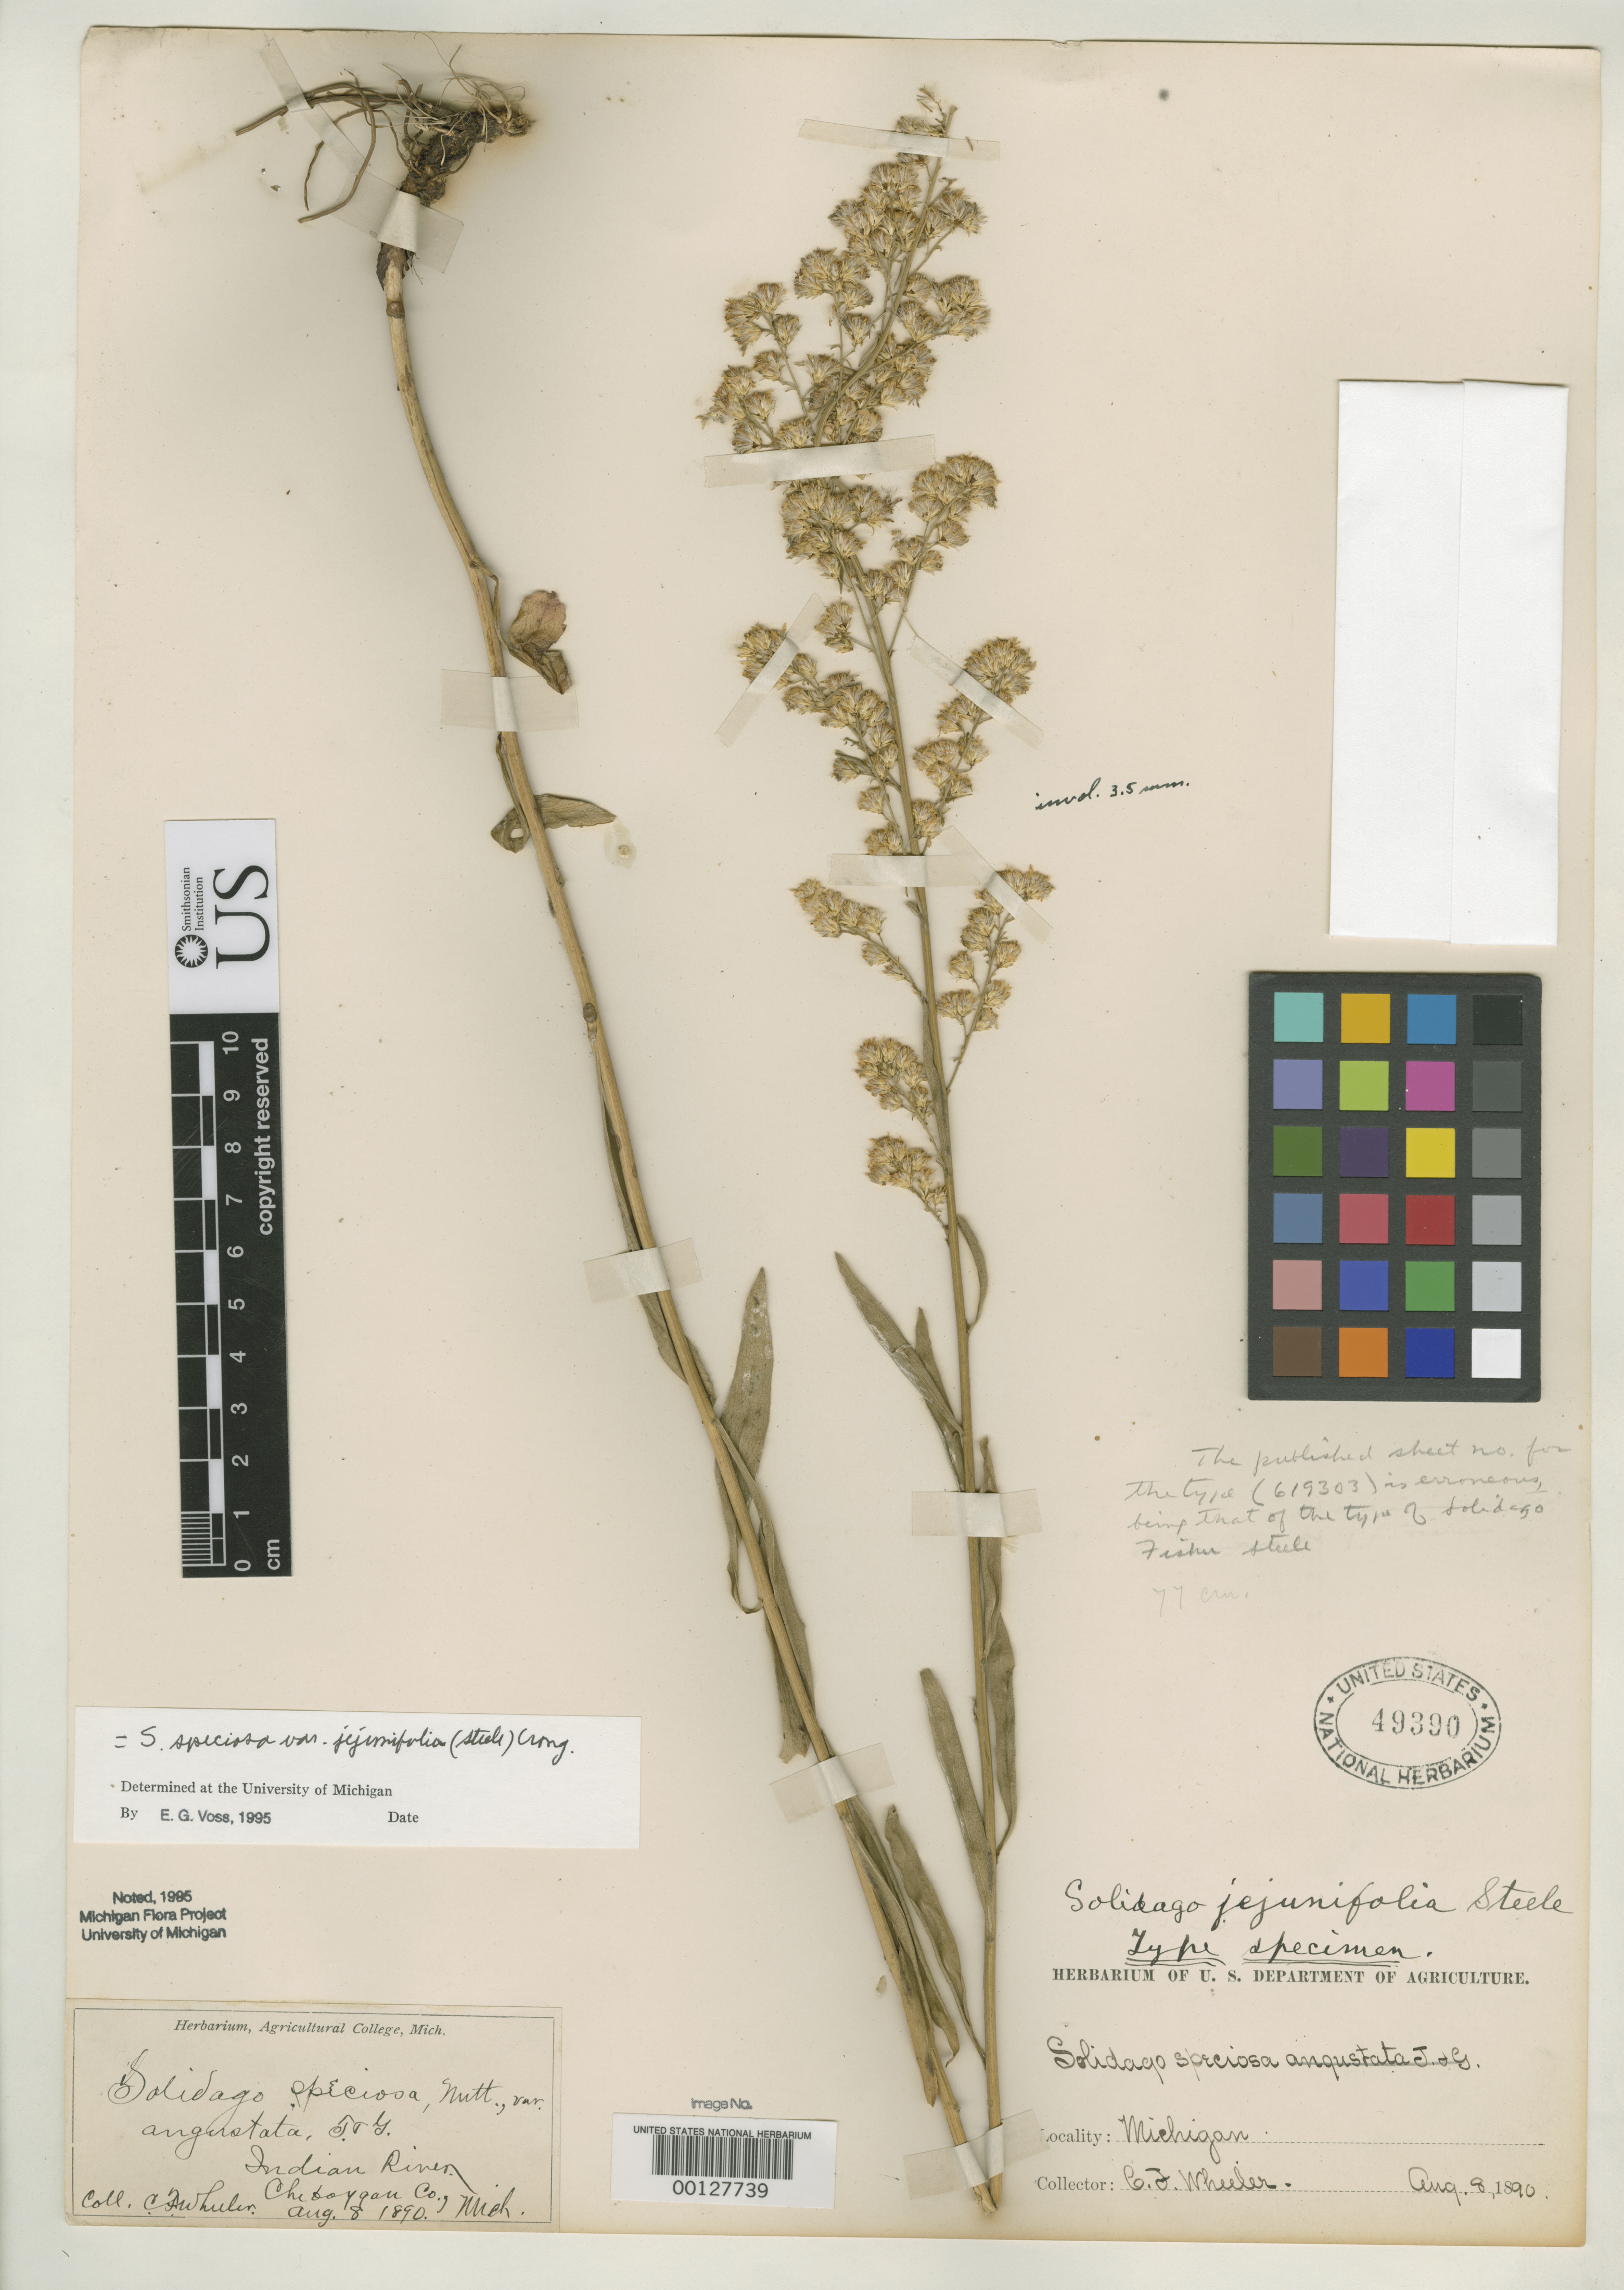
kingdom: Plantae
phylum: Tracheophyta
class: Magnoliopsida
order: Asterales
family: Asteraceae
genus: Solidago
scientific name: Solidago jejunifolia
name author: E.S. Steele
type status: Isotype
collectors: C. Wheeler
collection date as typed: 08 Aug 1890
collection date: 1890-08-08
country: United States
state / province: Michigan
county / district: Cheboygan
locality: Indian River.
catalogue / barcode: US 49390